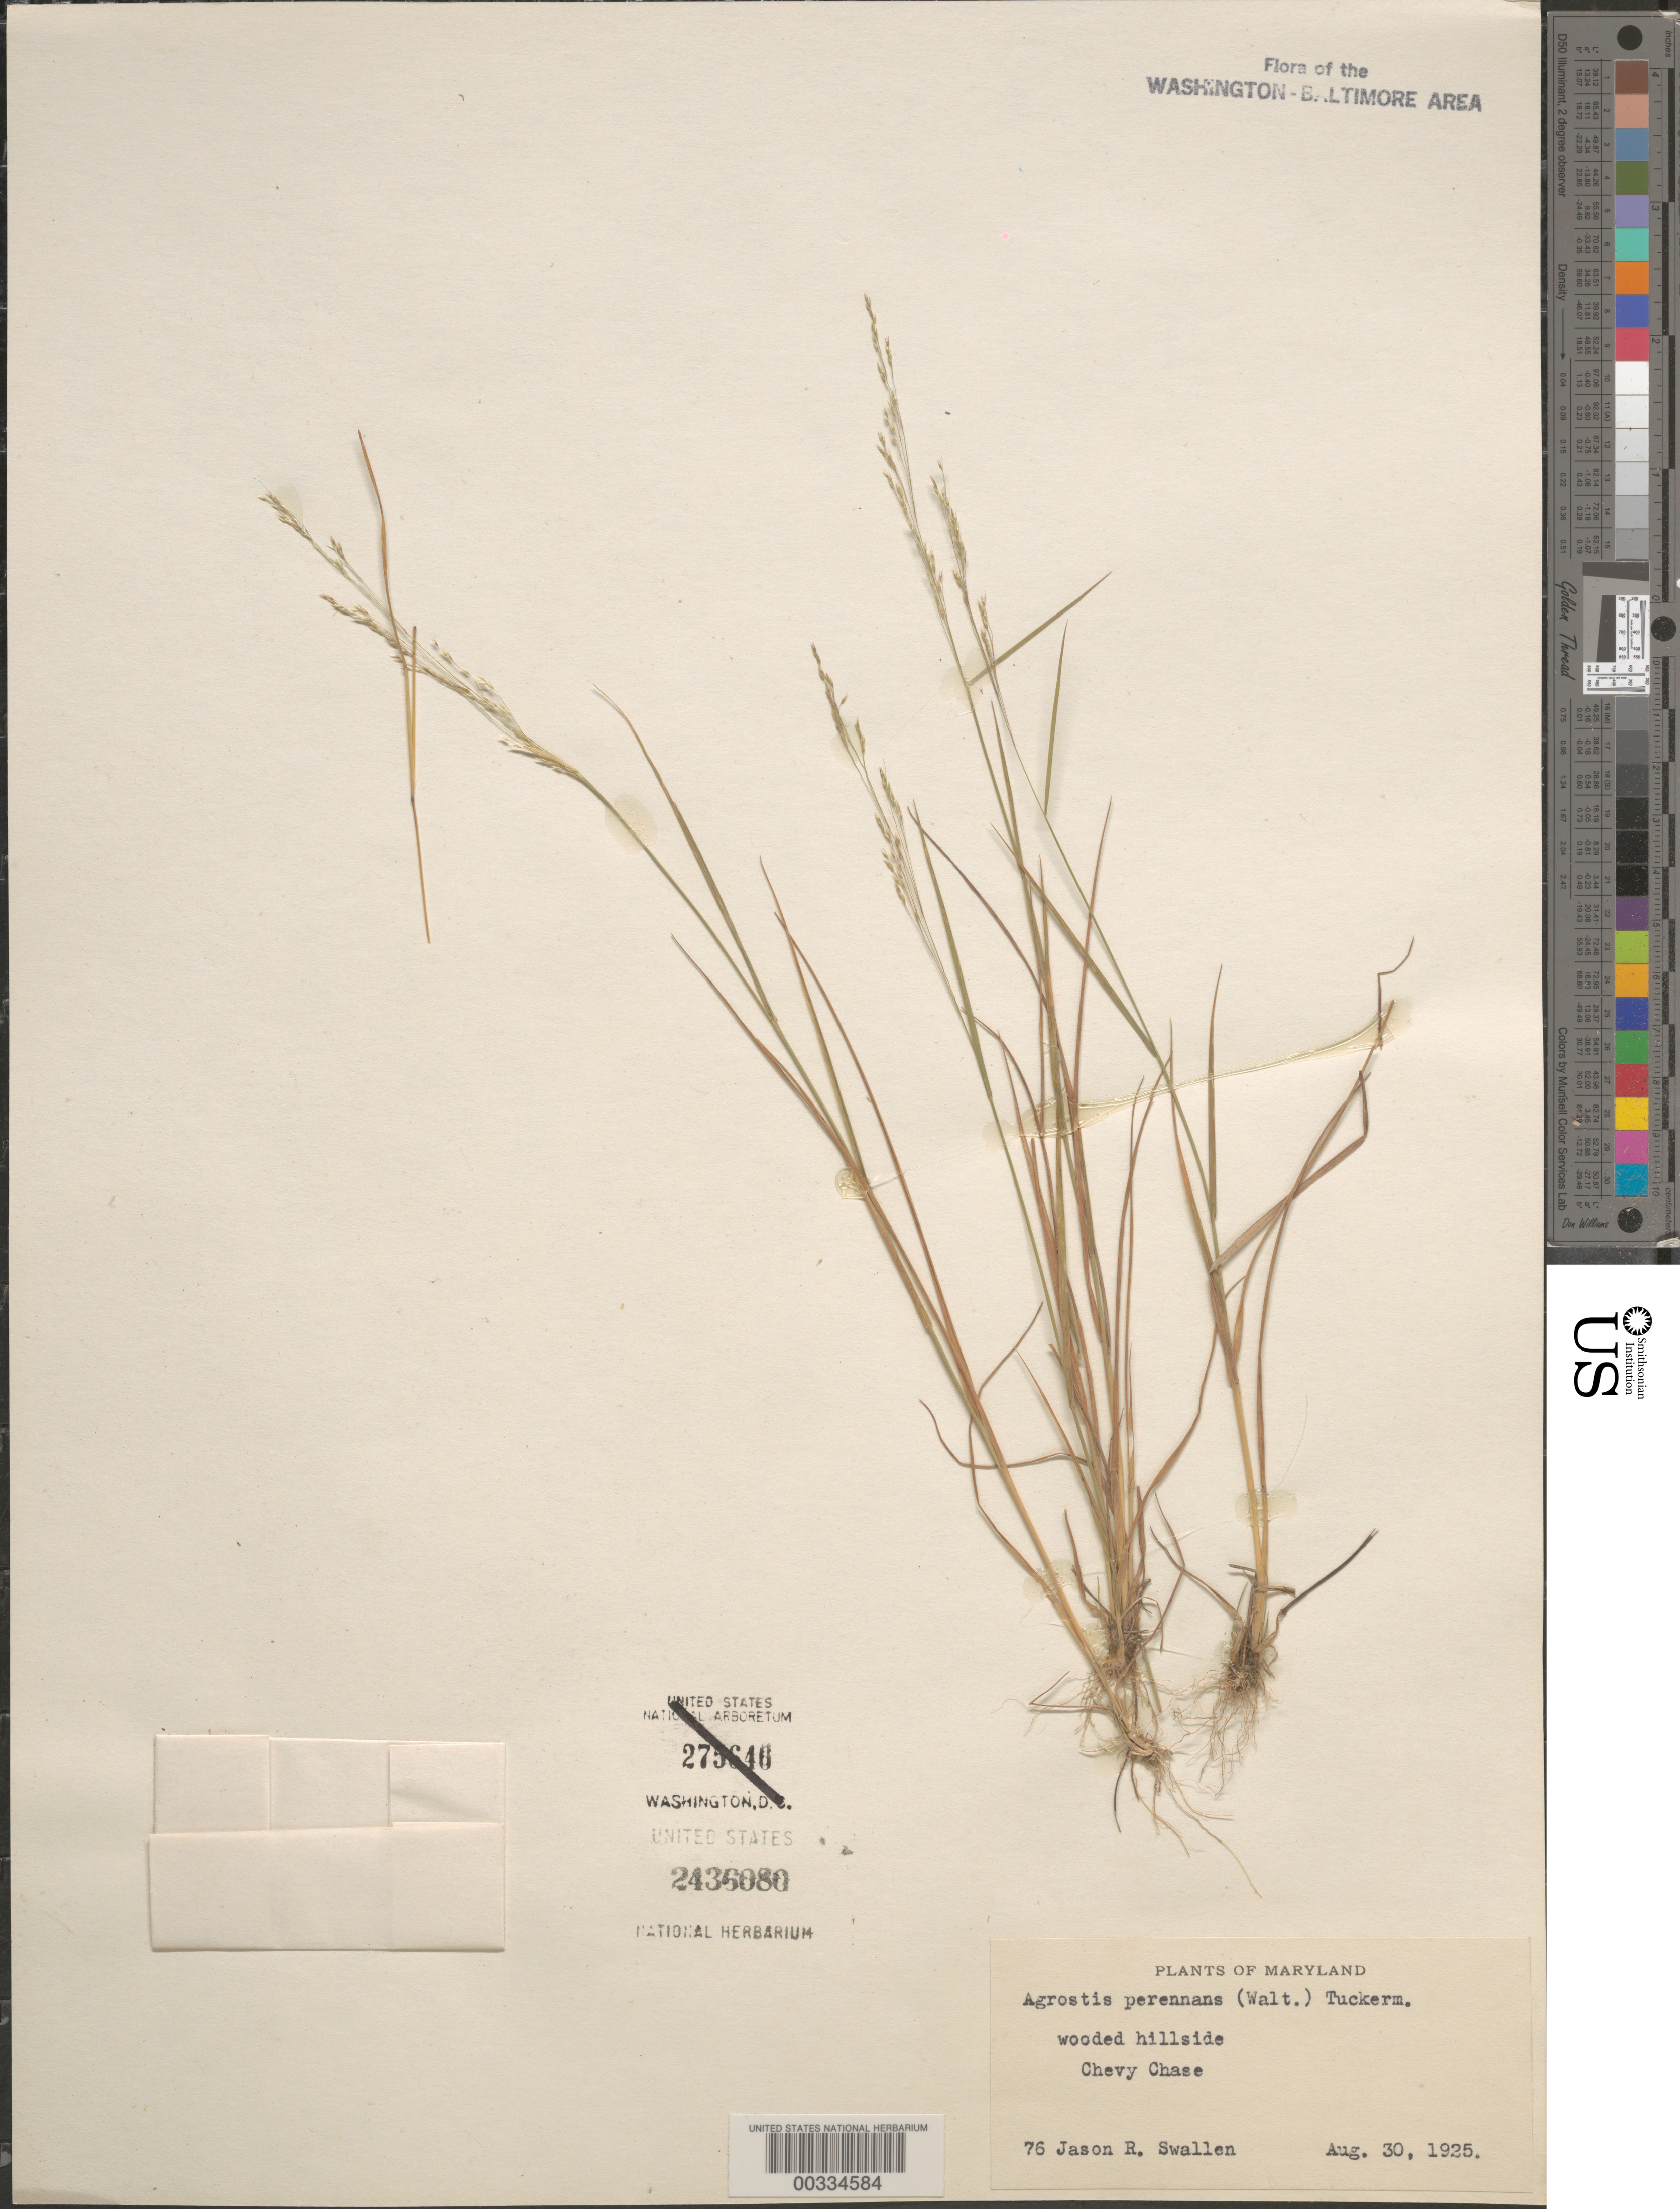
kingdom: Plantae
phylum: Tracheophyta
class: Liliopsida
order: Poales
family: Poaceae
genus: Agrostis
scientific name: Agrostis perennans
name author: (Walter) Tuck.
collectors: J. R. Swallen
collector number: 76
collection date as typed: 30 Aug 1925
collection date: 1925-08-30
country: United States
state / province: Maryland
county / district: Montgomery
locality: Chevy Chase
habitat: Wooded hillside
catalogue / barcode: US 2436080